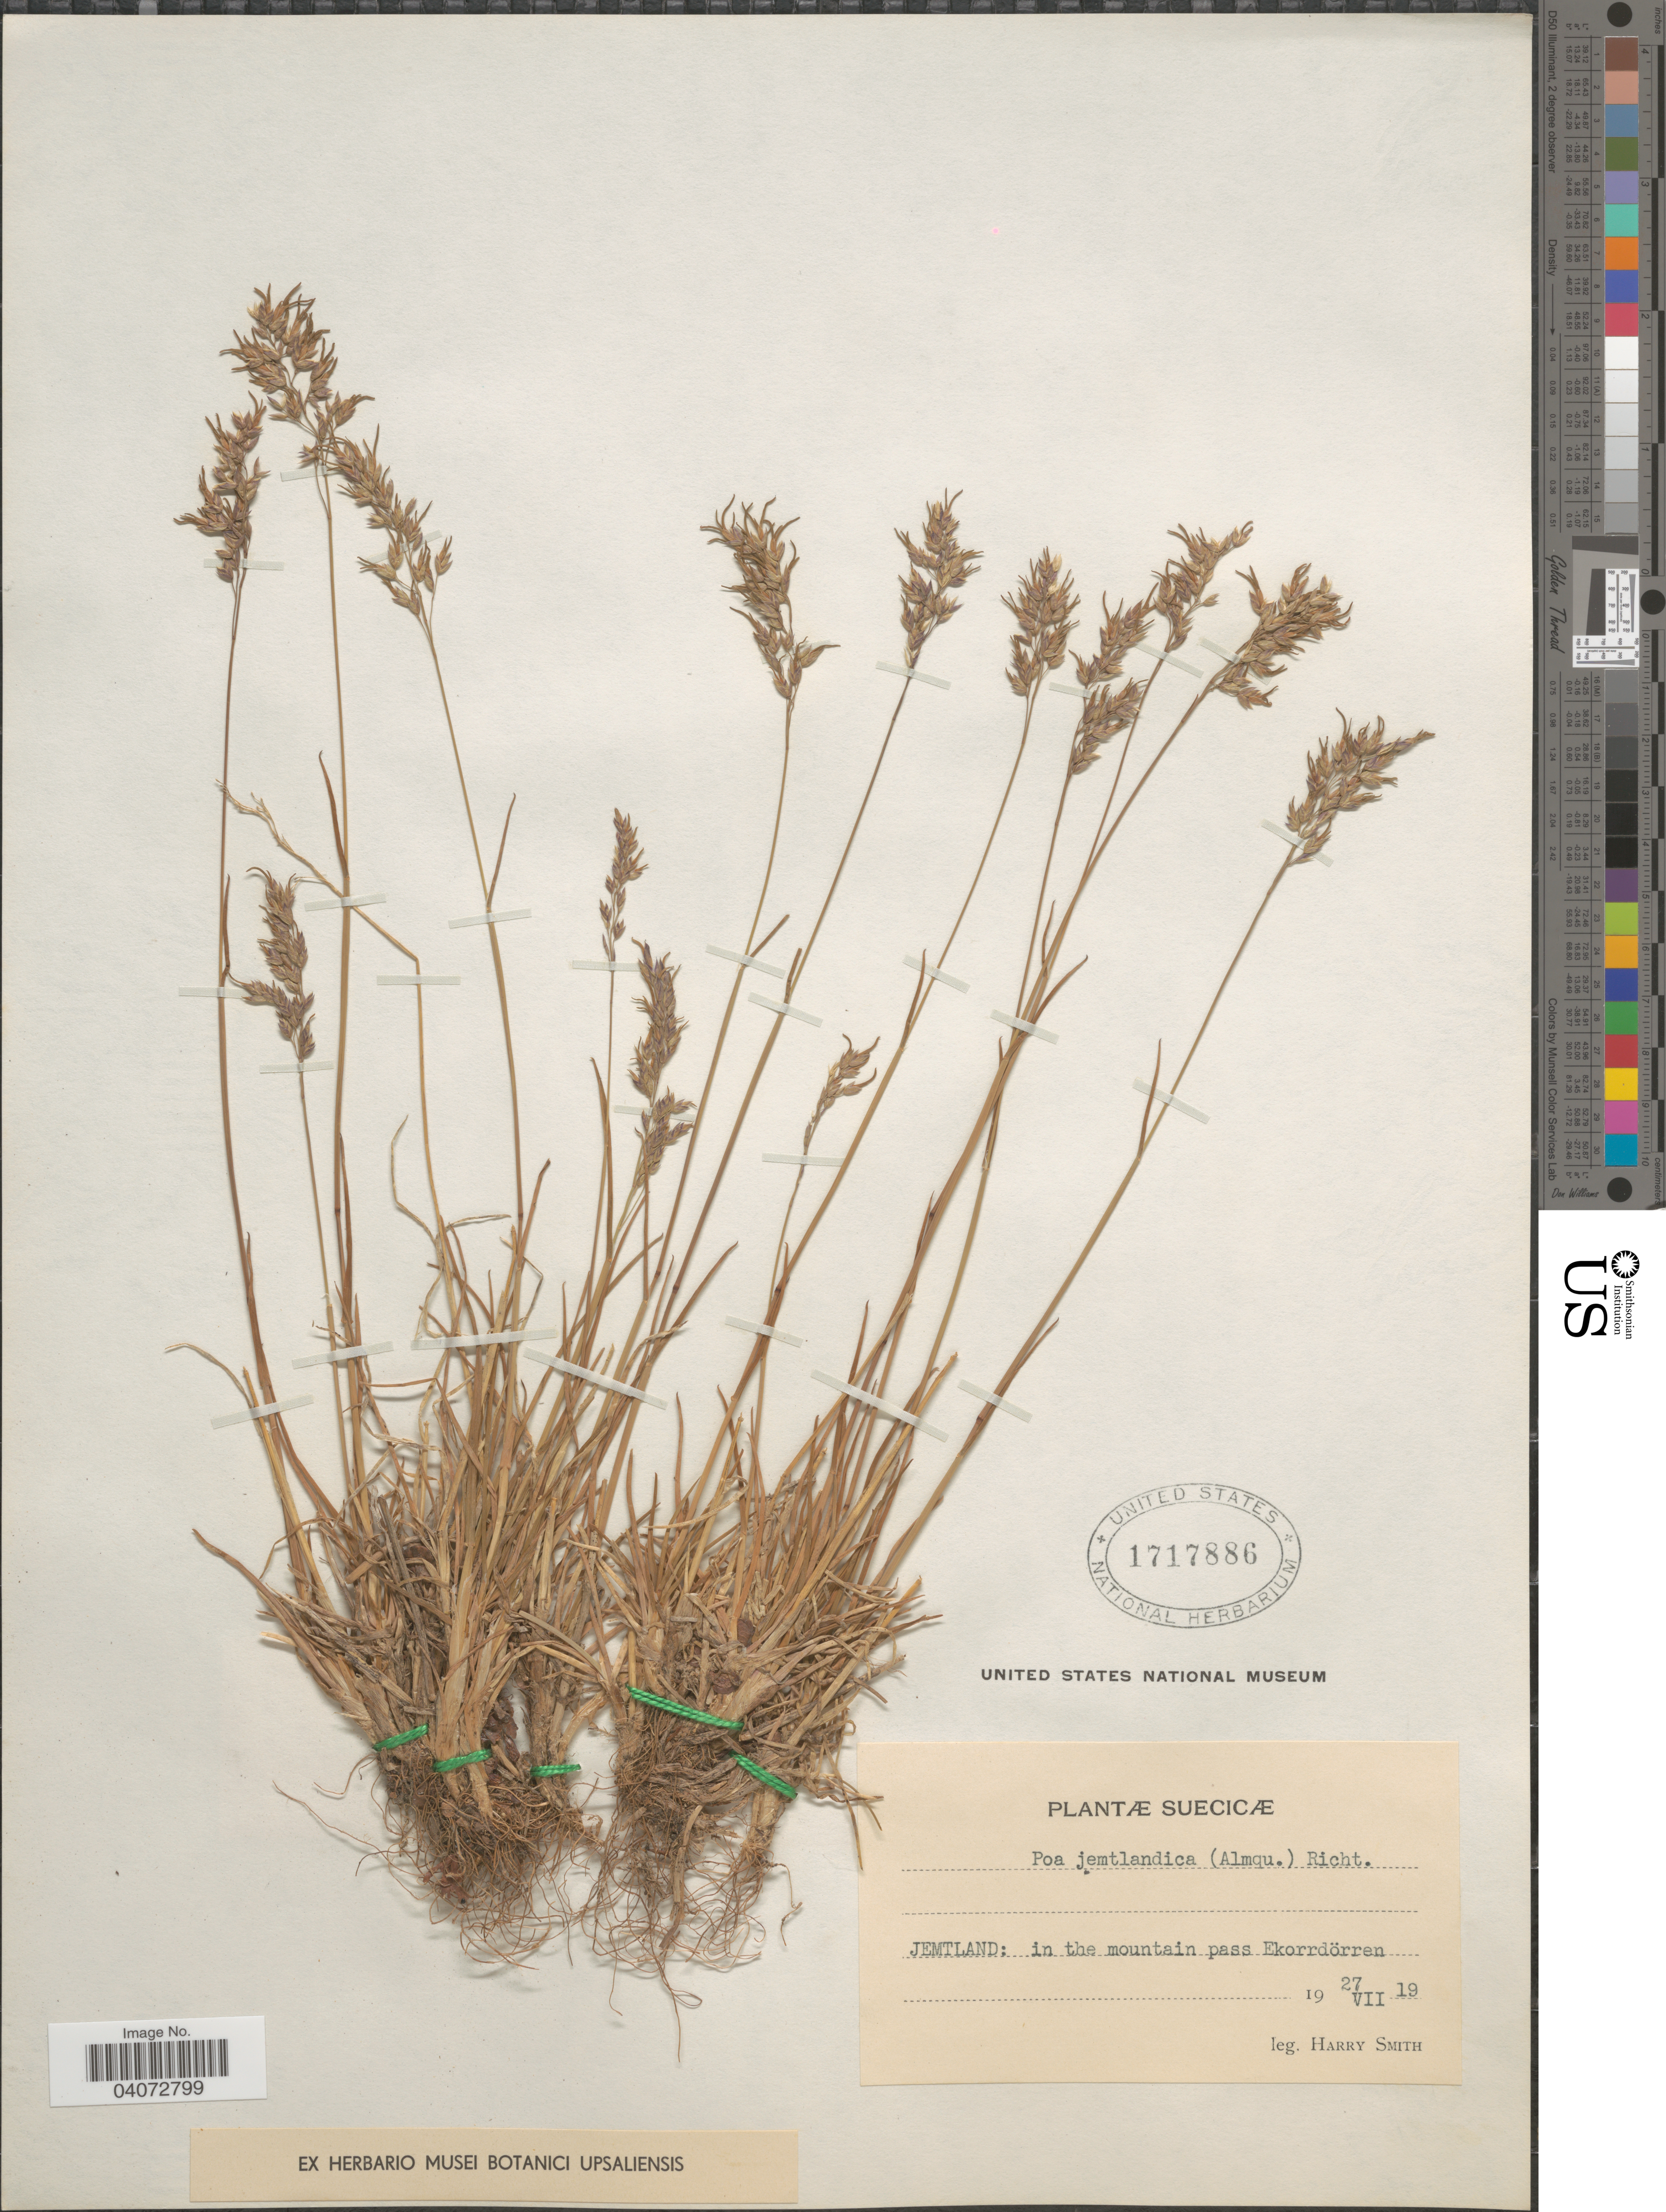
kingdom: Plantae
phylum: Tracheophyta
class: Liliopsida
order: Poales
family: Poaceae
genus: Poa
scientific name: Poa x jemtlandica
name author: (Almq.) K. Richt.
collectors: H. Smith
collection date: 1919-07-27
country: Sweden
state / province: Jämtland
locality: Suecicæ. Jemtland: in the mountain pass Ekorrdörren.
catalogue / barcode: US 1717886